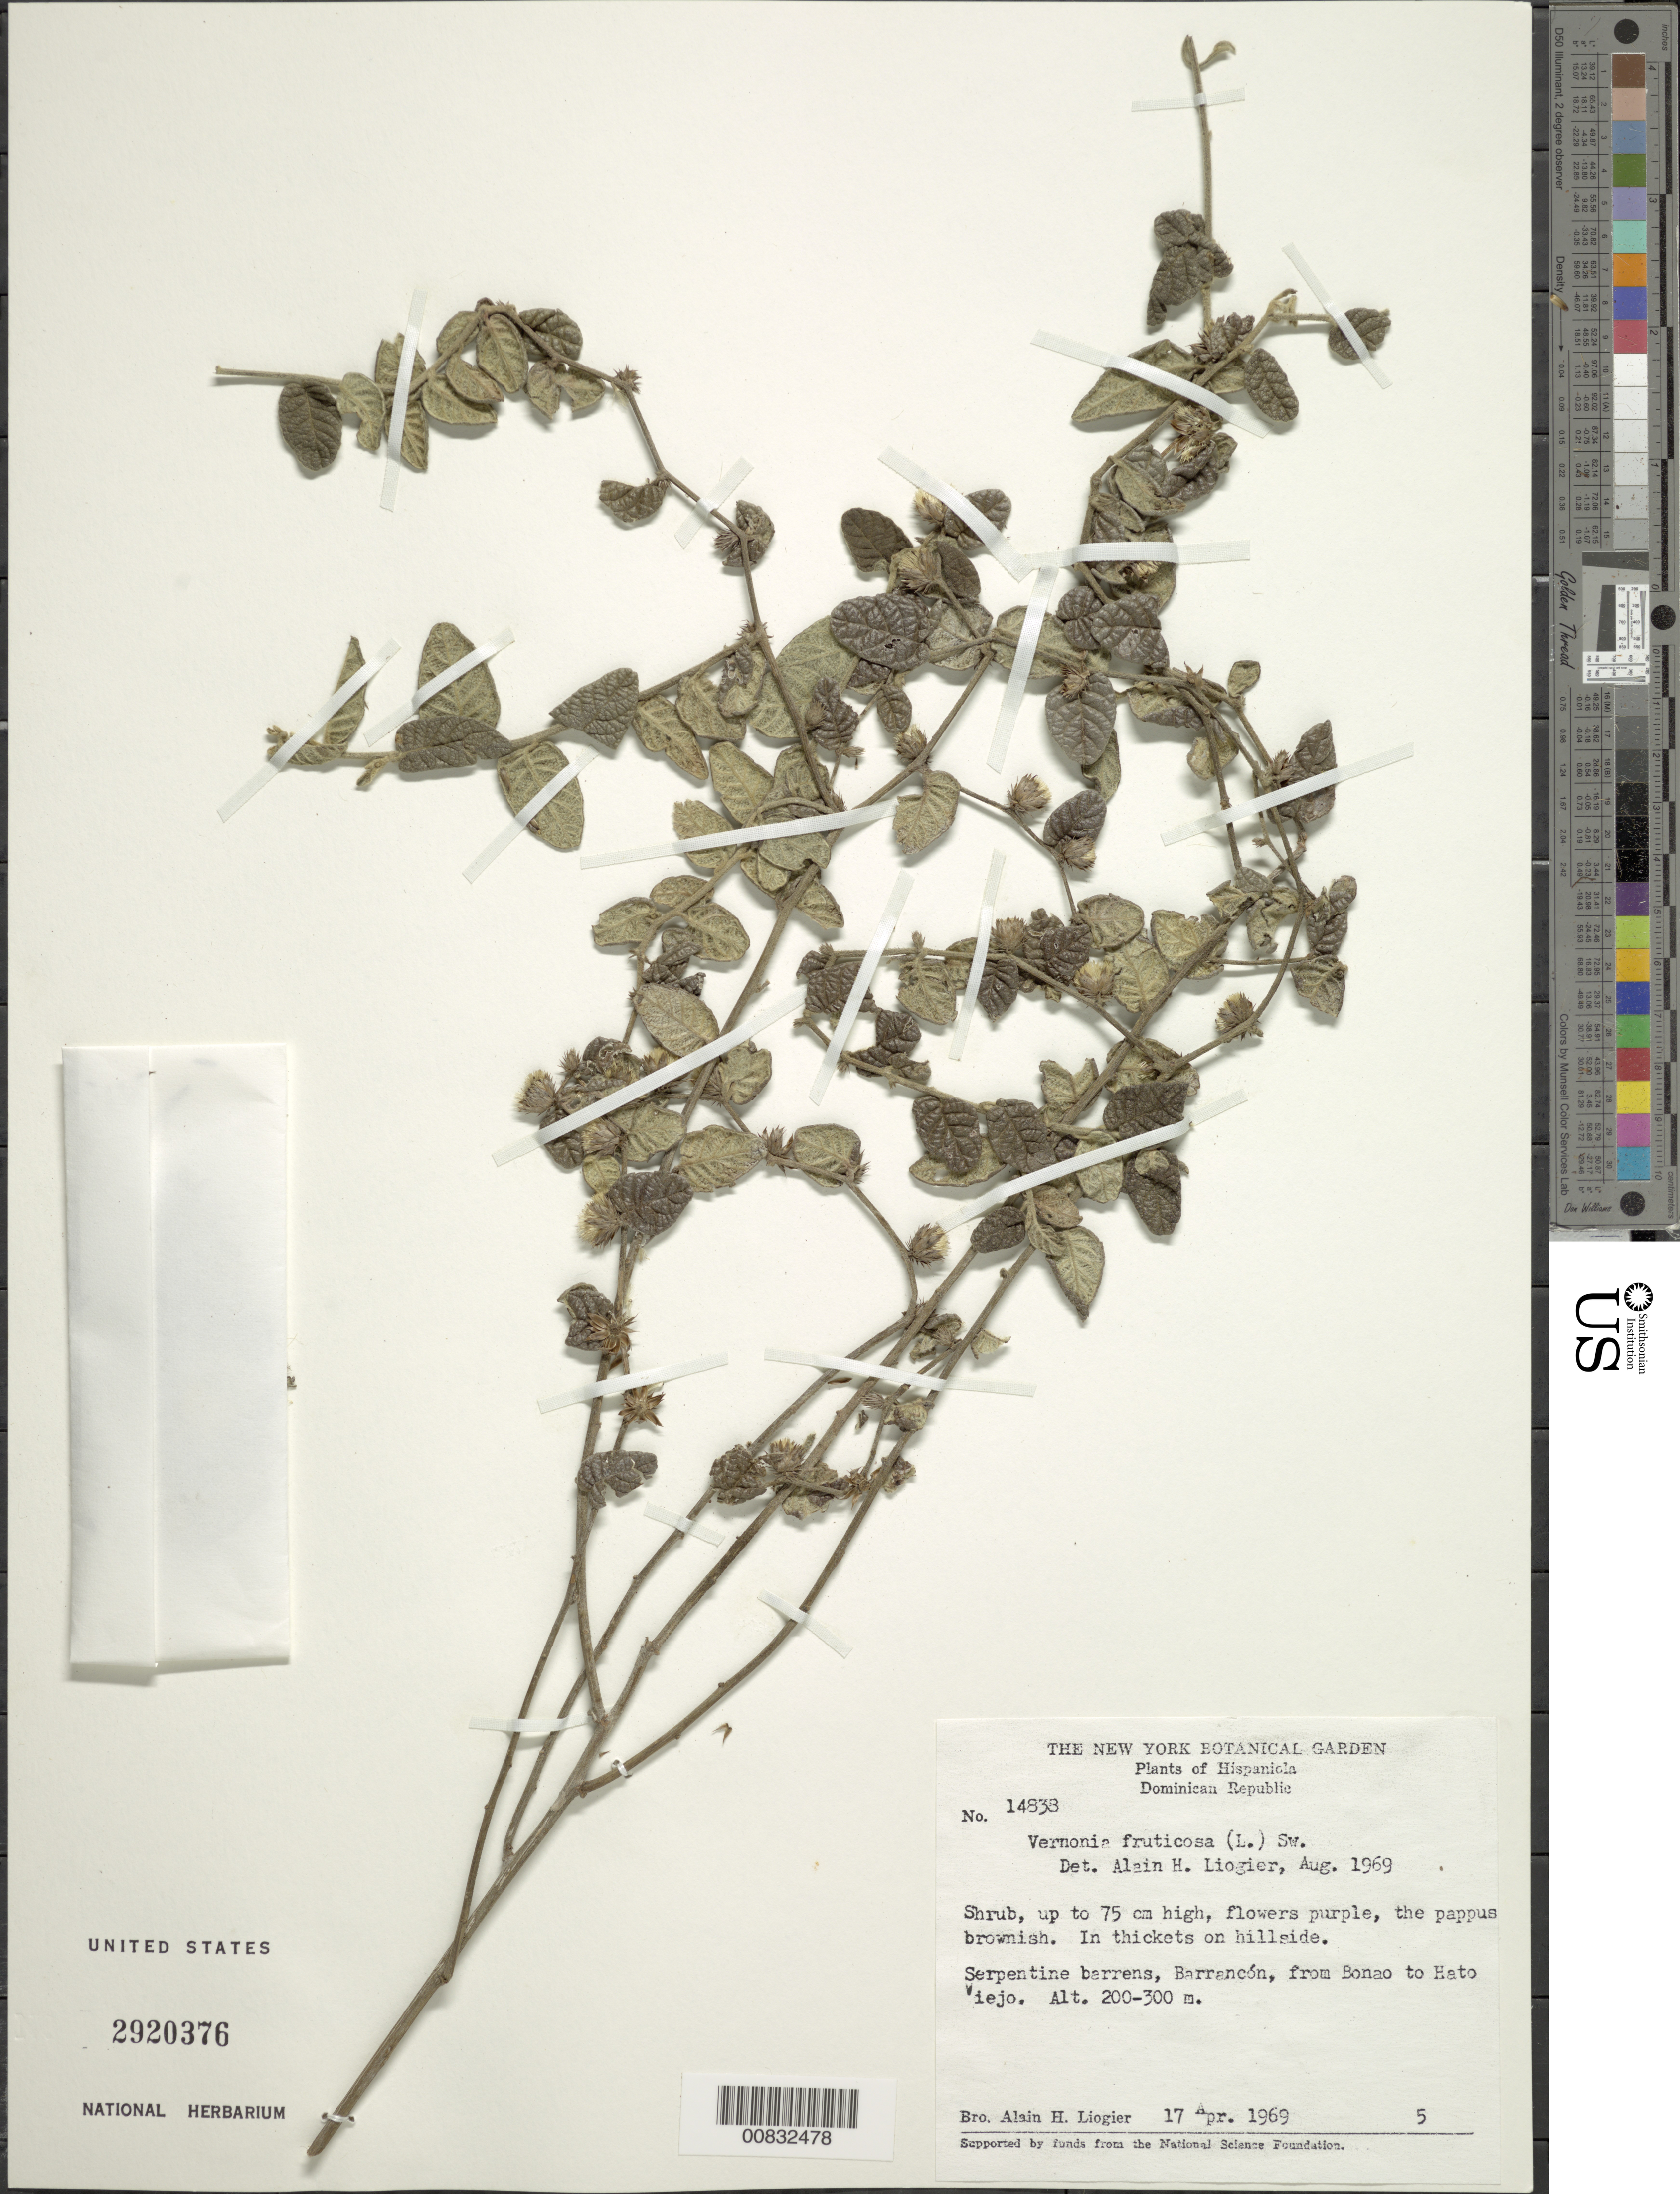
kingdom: Plantae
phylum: Tracheophyta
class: Magnoliopsida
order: Asterales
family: Asteraceae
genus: Lepidaploa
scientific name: Lepidaploa fruticosa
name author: (L.) H. Rob.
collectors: A. H. Liogier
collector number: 14838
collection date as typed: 17 Apr 1969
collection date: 1969-04-17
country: Dominican Republic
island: Hispaniola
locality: Barrancón, from Bonao to Hato Viejo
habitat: In thickets on hillside of serpentine barrens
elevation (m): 200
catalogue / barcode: US 2920376